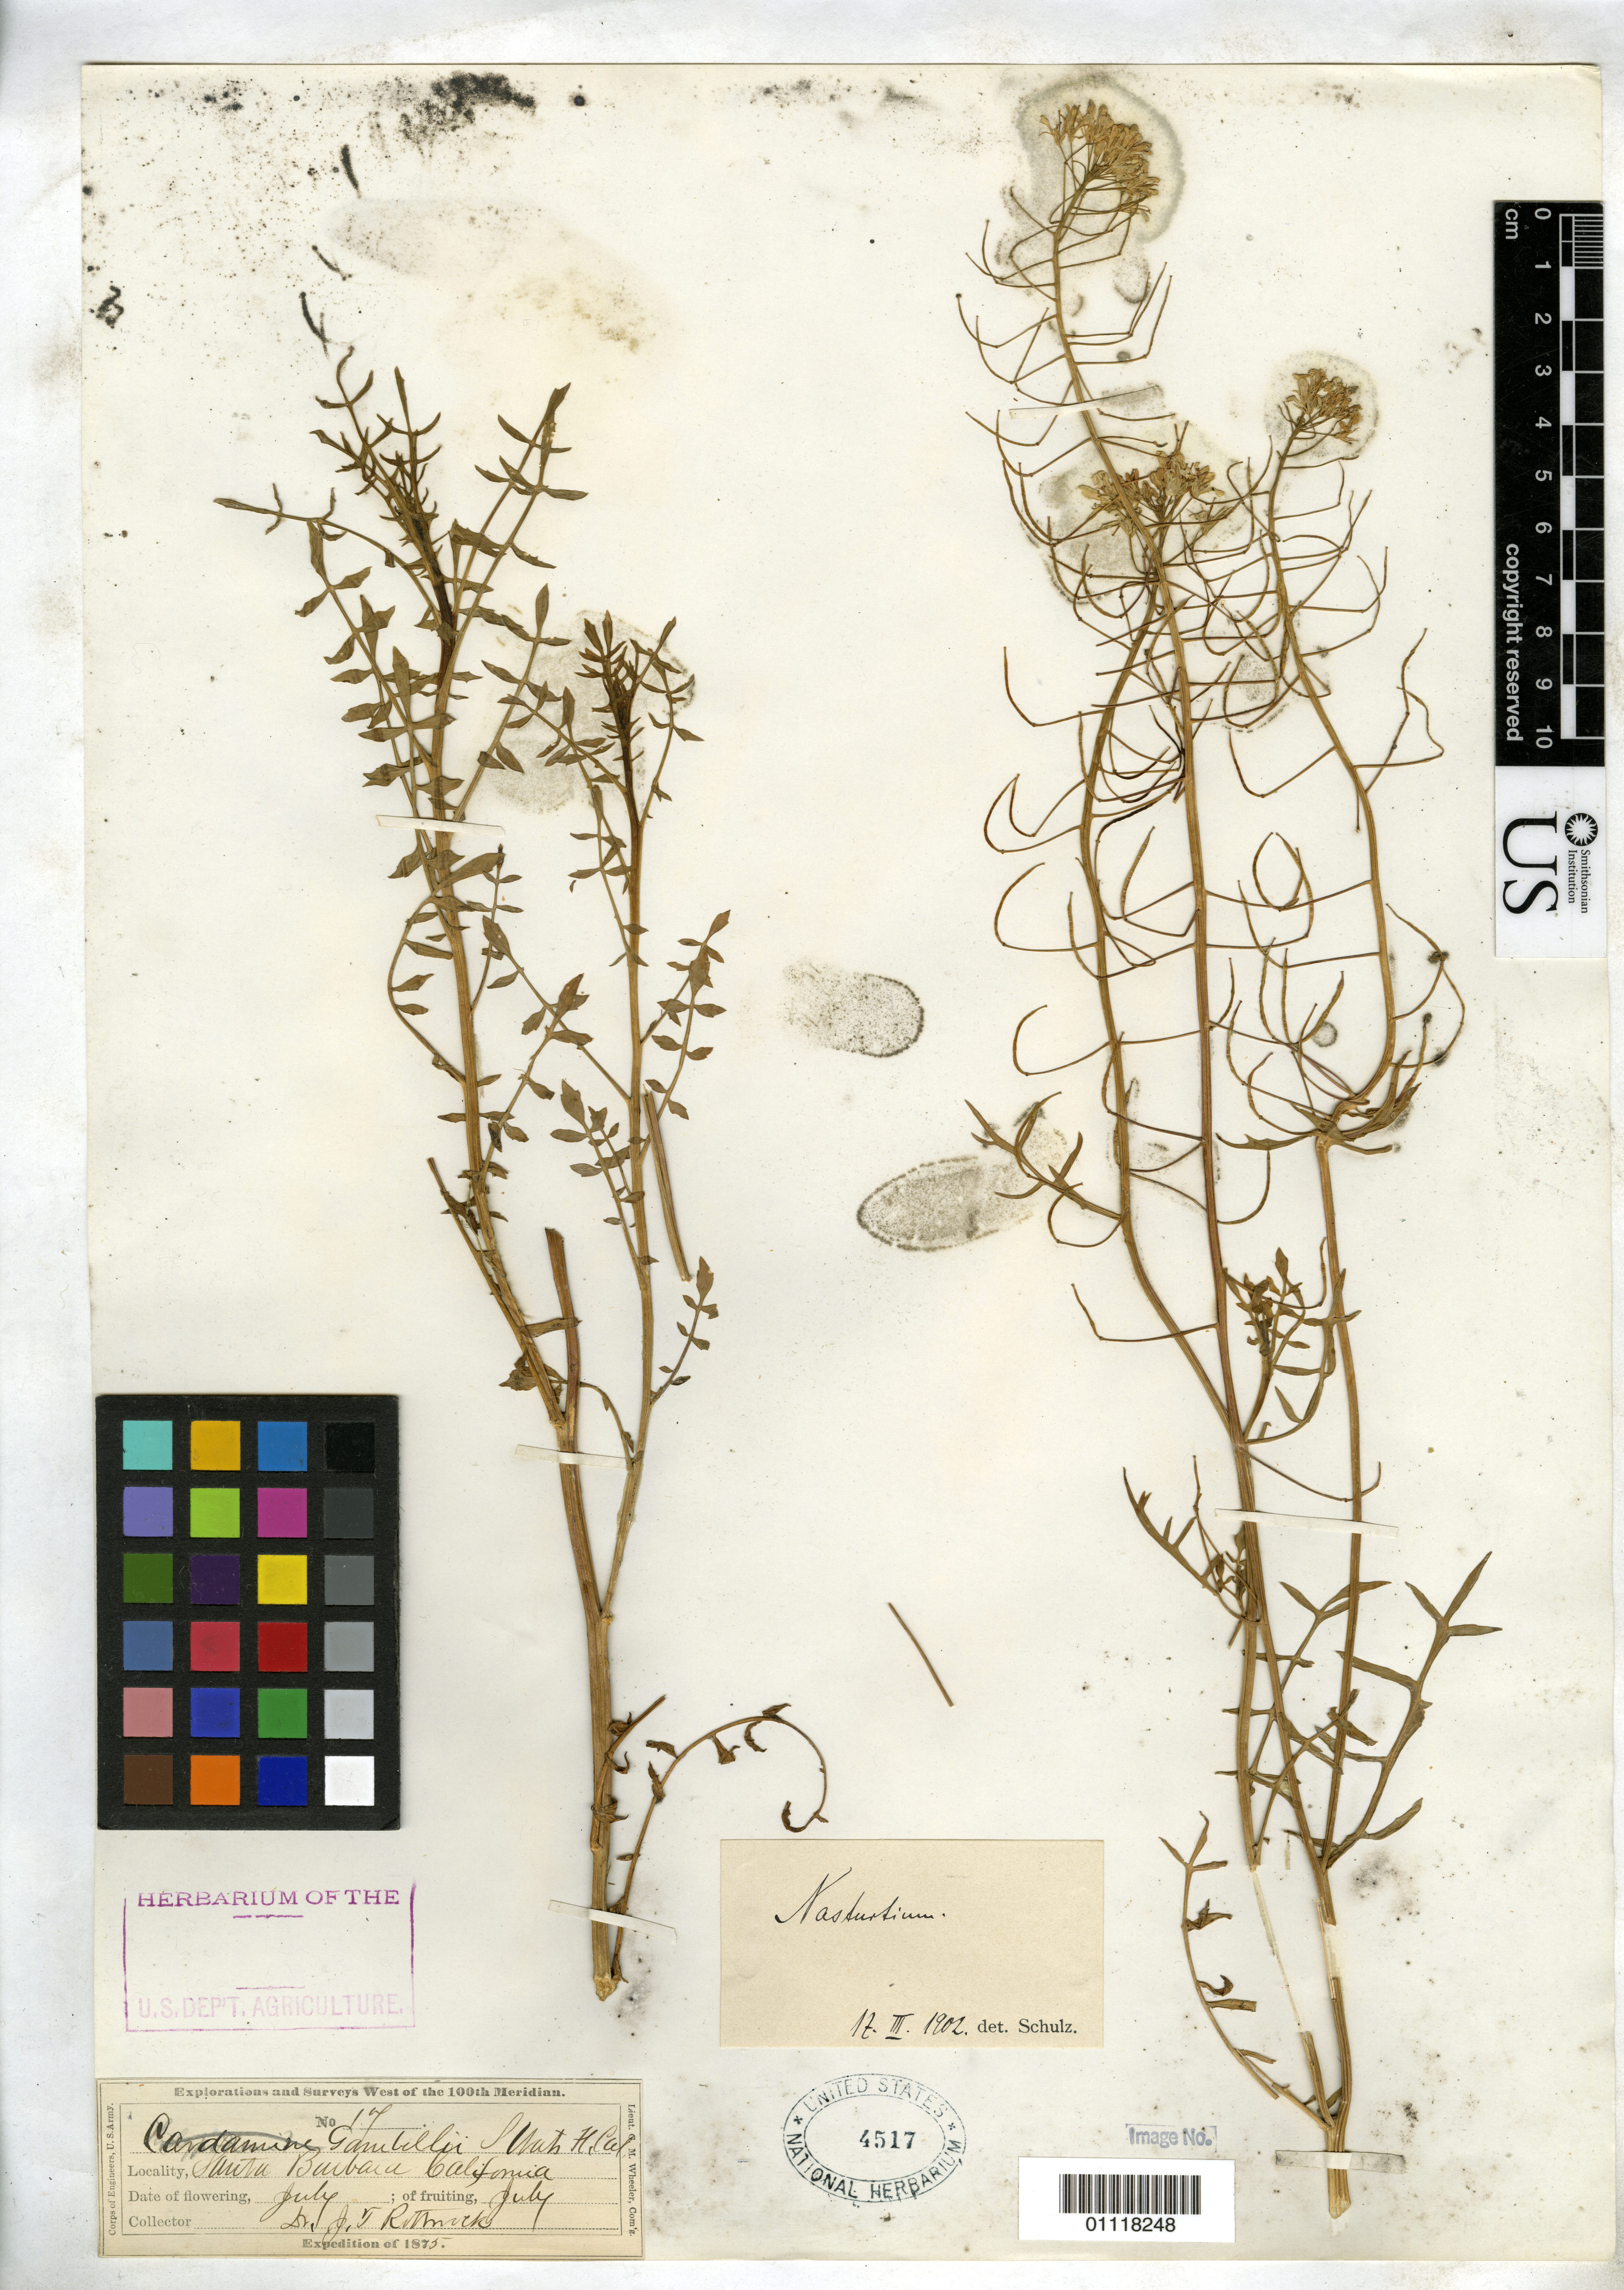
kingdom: Plantae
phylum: Tracheophyta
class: Magnoliopsida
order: Brassicales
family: Brassicaceae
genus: Cardamine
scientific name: Cardamine gambellii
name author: S. Watson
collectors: J. T. Rothrock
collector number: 17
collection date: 1875-07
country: United States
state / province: California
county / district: Santa Barbara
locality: Santa Barbara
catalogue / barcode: US 4517